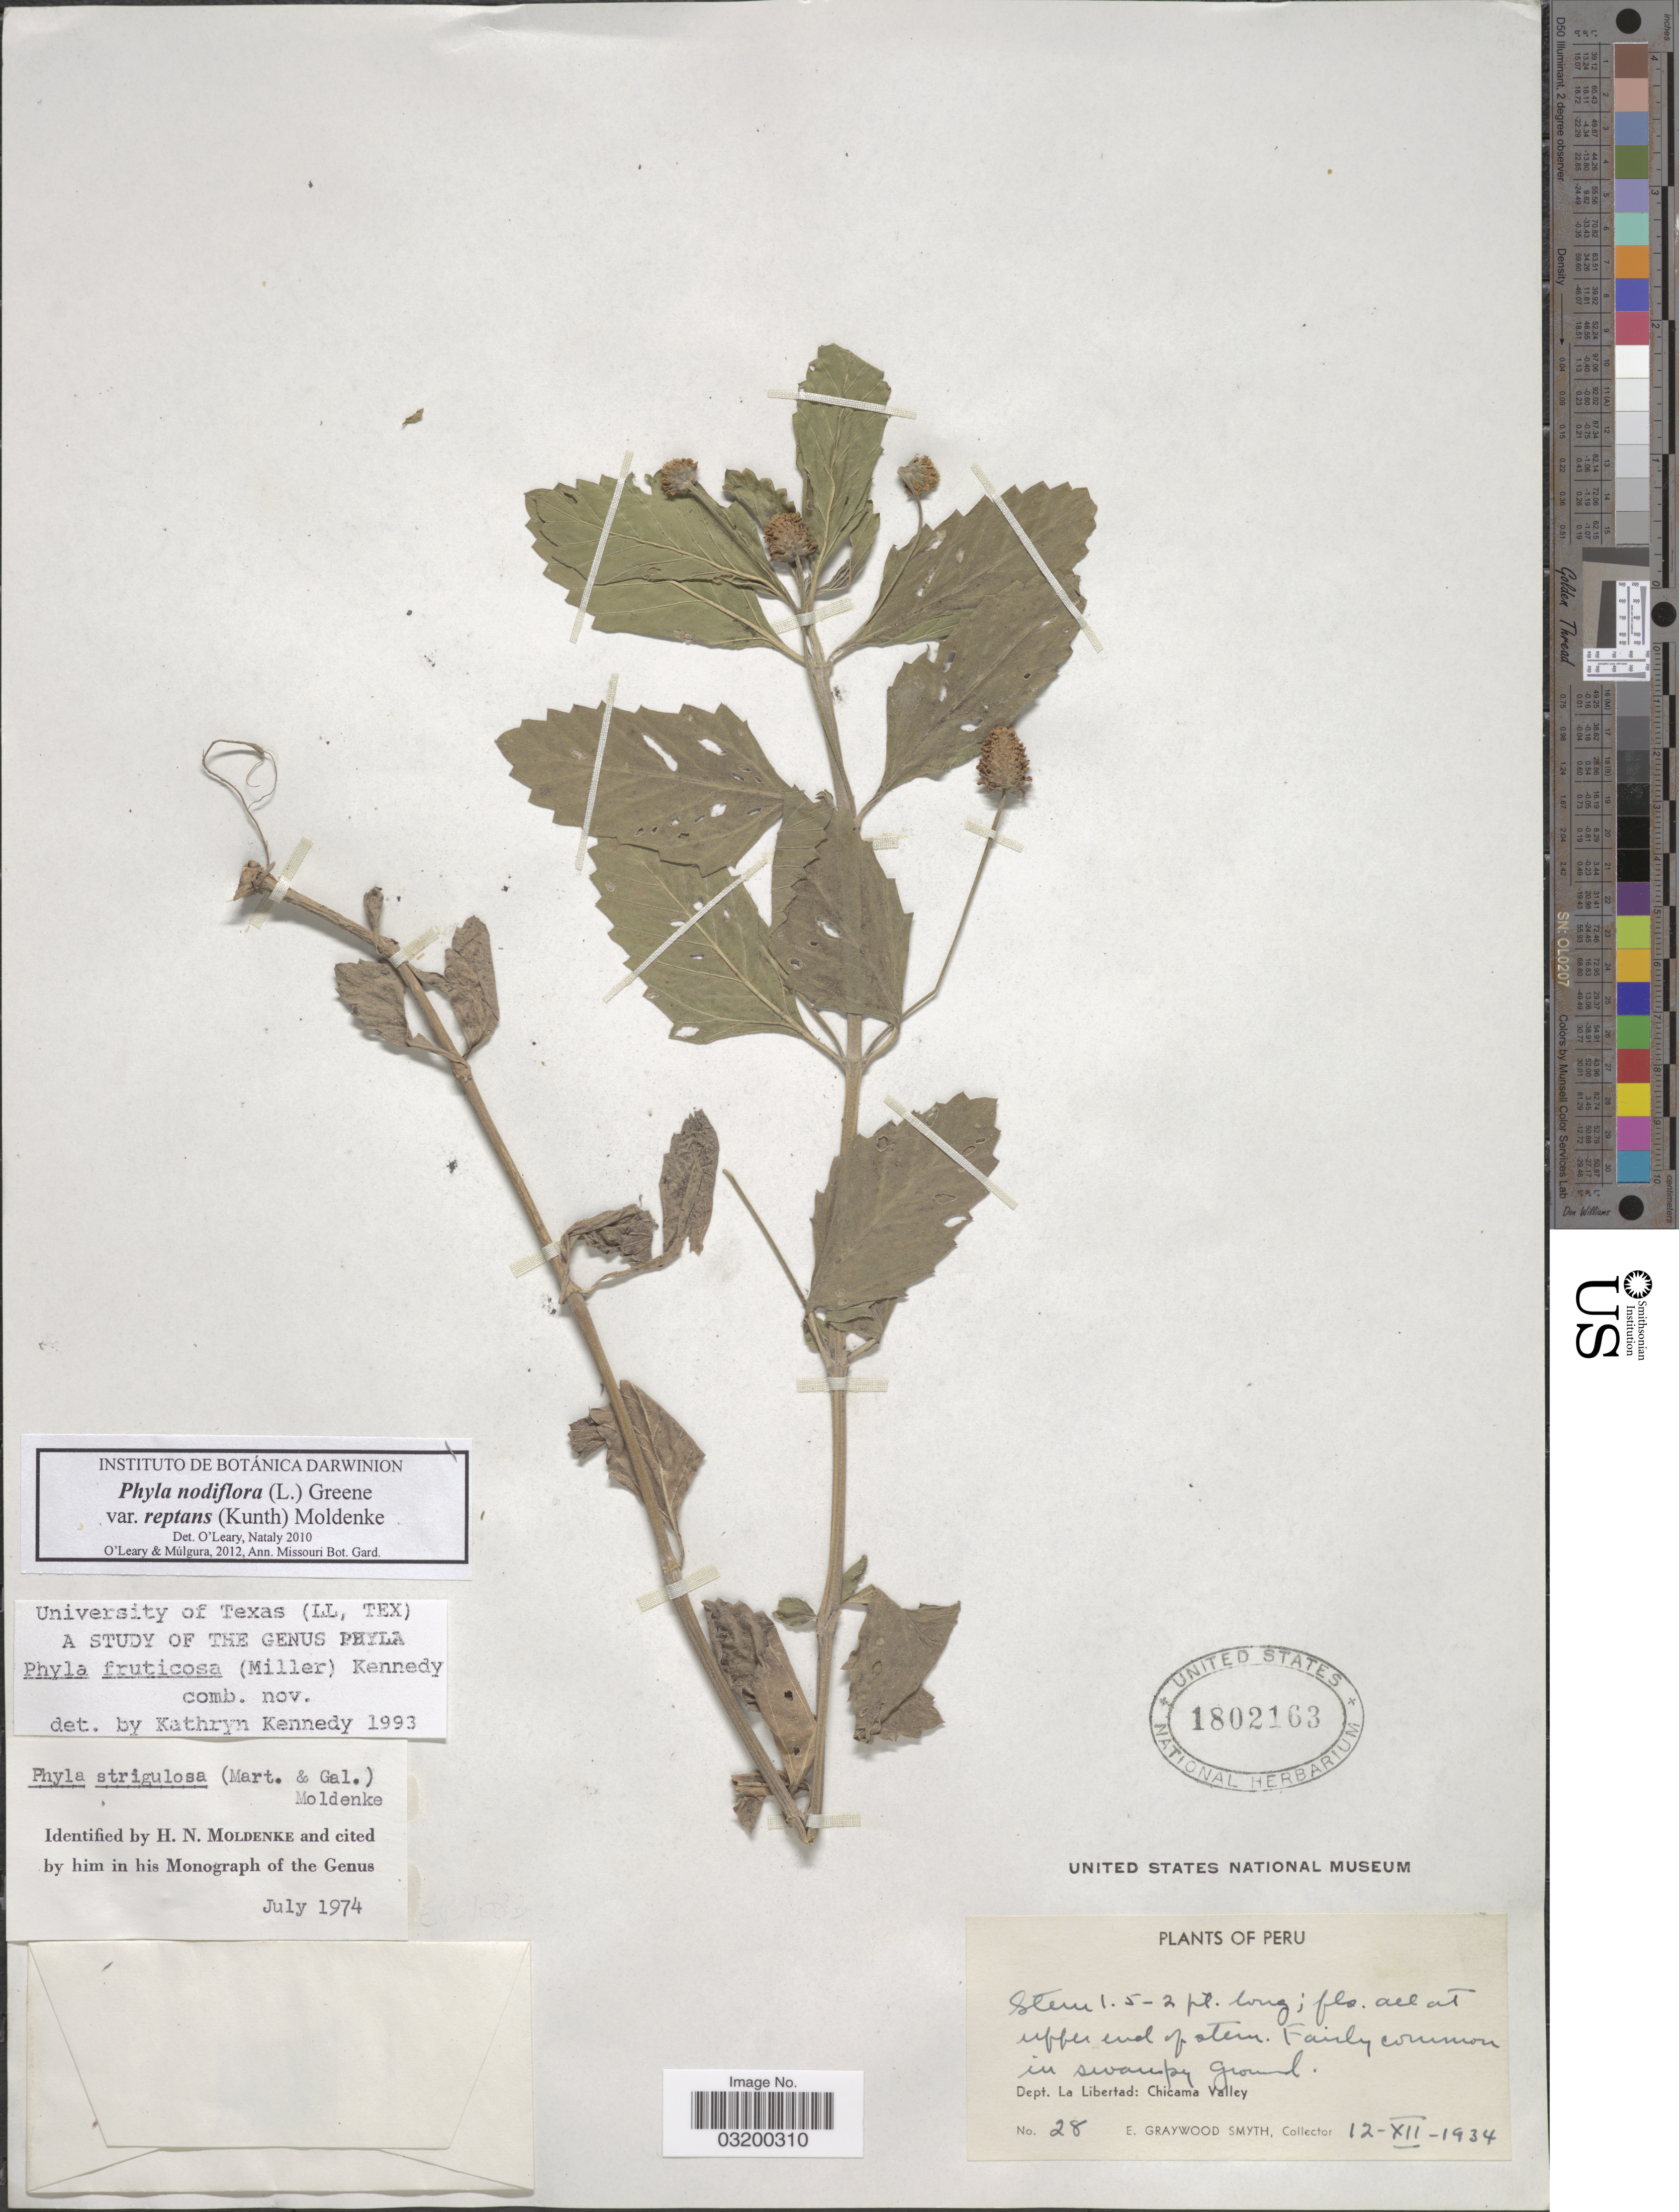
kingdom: Plantae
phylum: Tracheophyta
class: Magnoliopsida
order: Lamiales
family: Verbenaceae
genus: Phyla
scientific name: Phyla nodiflora var. reptans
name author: (Kunth) Moldenke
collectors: E. G. Smyth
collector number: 28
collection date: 1934-12-12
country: Peru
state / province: La Libertad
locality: Fairly common in swampy ground. Dept. La Libertad: Chicama Valley.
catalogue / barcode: US 1802163